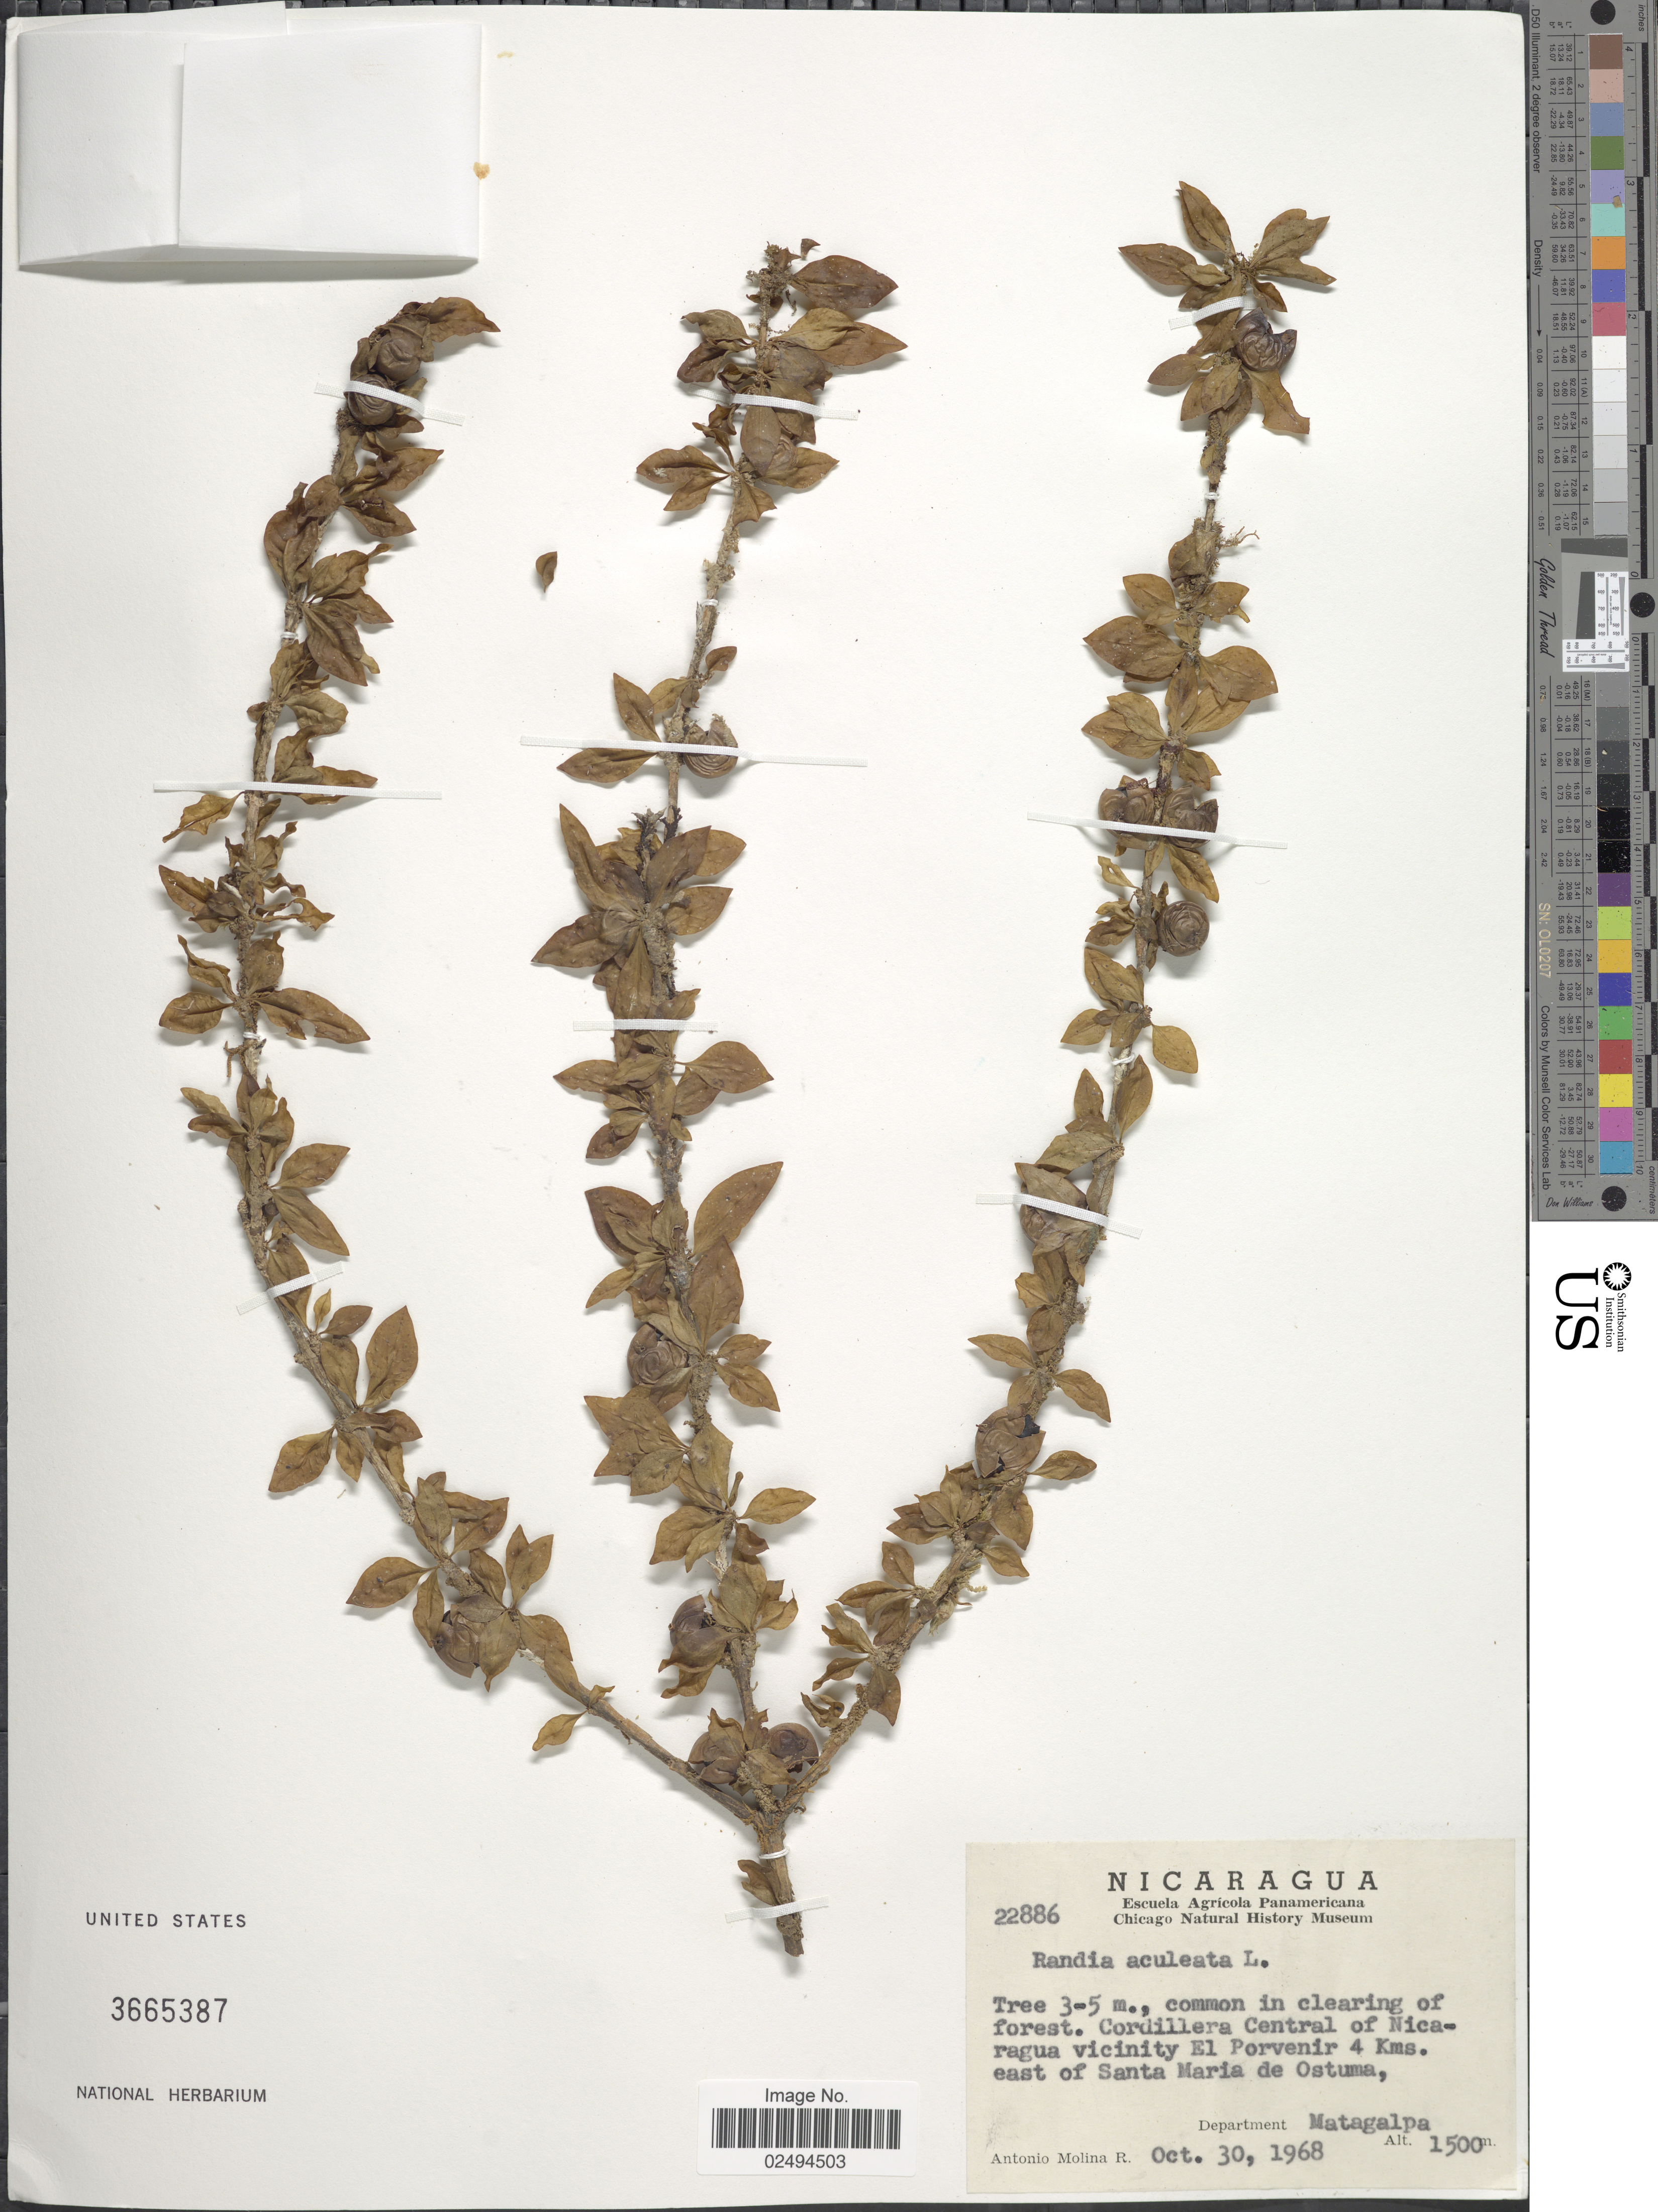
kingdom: Plantae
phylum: Tracheophyta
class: Magnoliopsida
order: Gentianales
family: Rubiaceae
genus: Randia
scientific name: Randia aculeata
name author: L.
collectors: A. Molina R.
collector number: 22886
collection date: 1968-10-30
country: Nicaragua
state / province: Matagalpa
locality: Common in clearing of forest. Cordillera Central of Nicaragua vicinity El Porvenir 4 Kms. east of Santa Maria de Ostuma, Department Matagalpa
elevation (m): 1500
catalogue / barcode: US 3665387